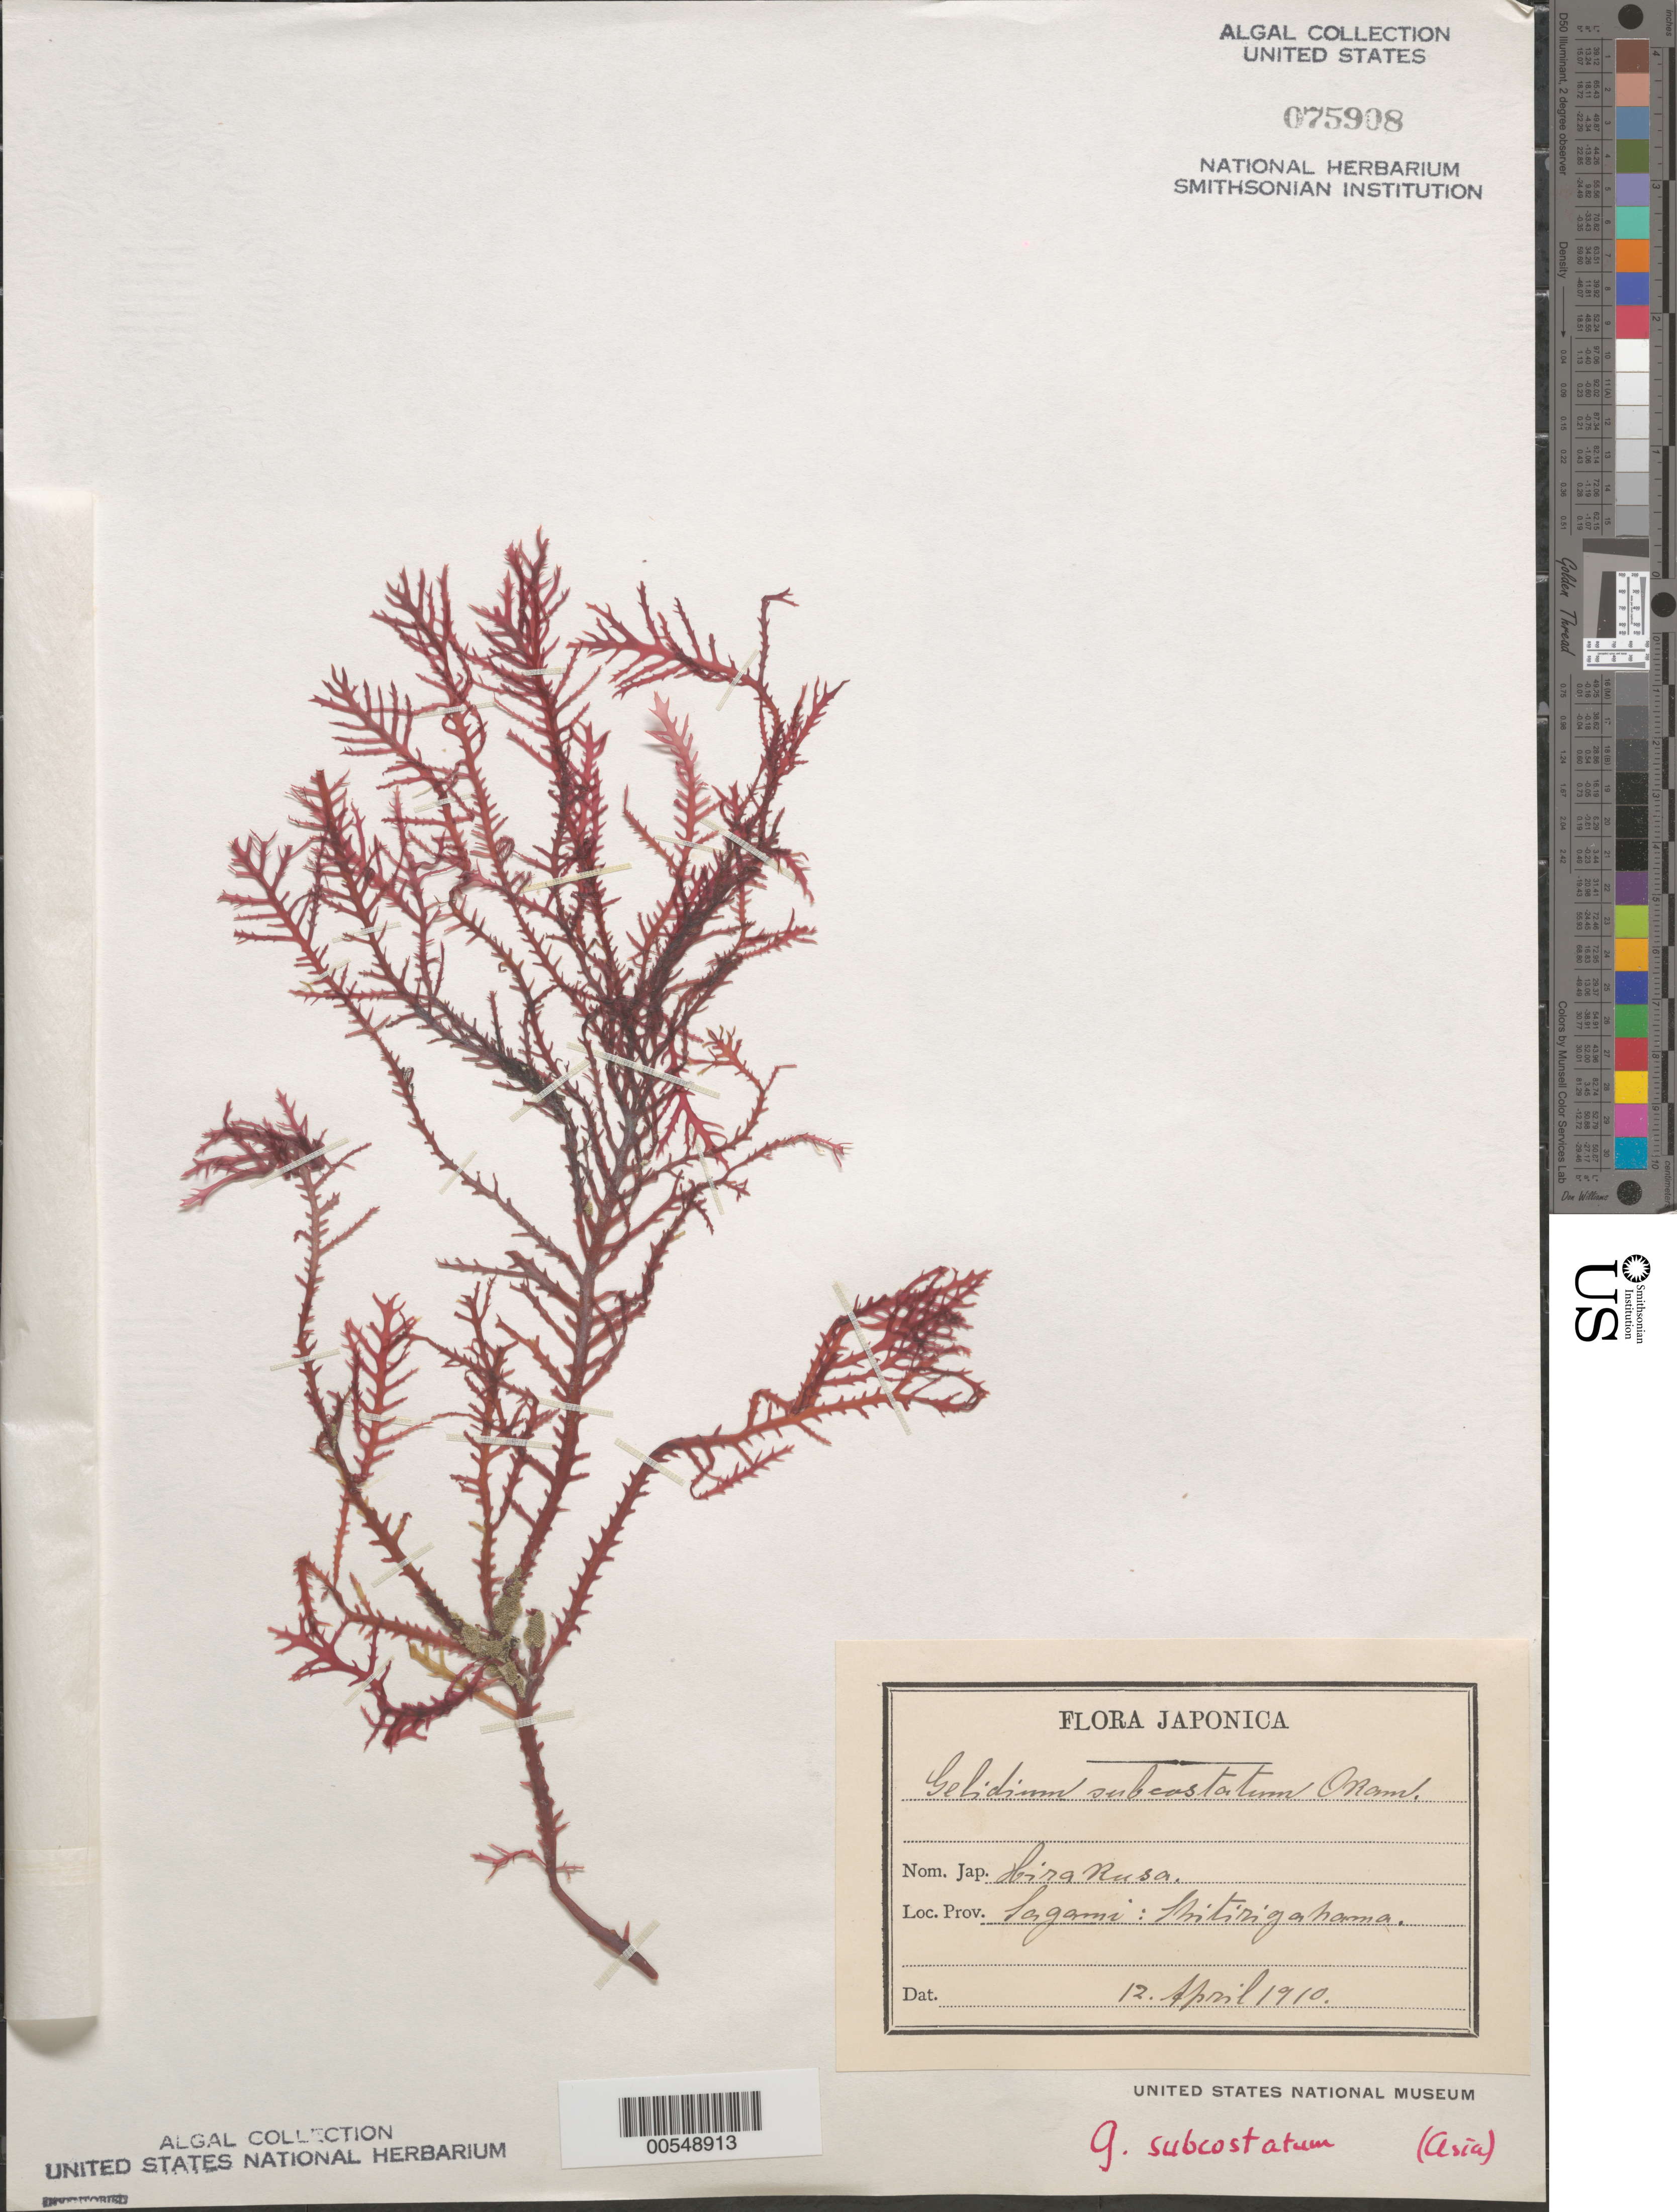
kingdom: Plantae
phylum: Rhodophyta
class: Florideophyceae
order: Gelidiales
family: Gelidiaceae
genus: Ptilophora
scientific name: Ptilophora subcostata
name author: (Okamura) R.E. Norris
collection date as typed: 12 Apr 1910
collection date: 1910-04-12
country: Japan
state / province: Kanagawa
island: Honshu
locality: Shitirigahama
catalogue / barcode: US 75908